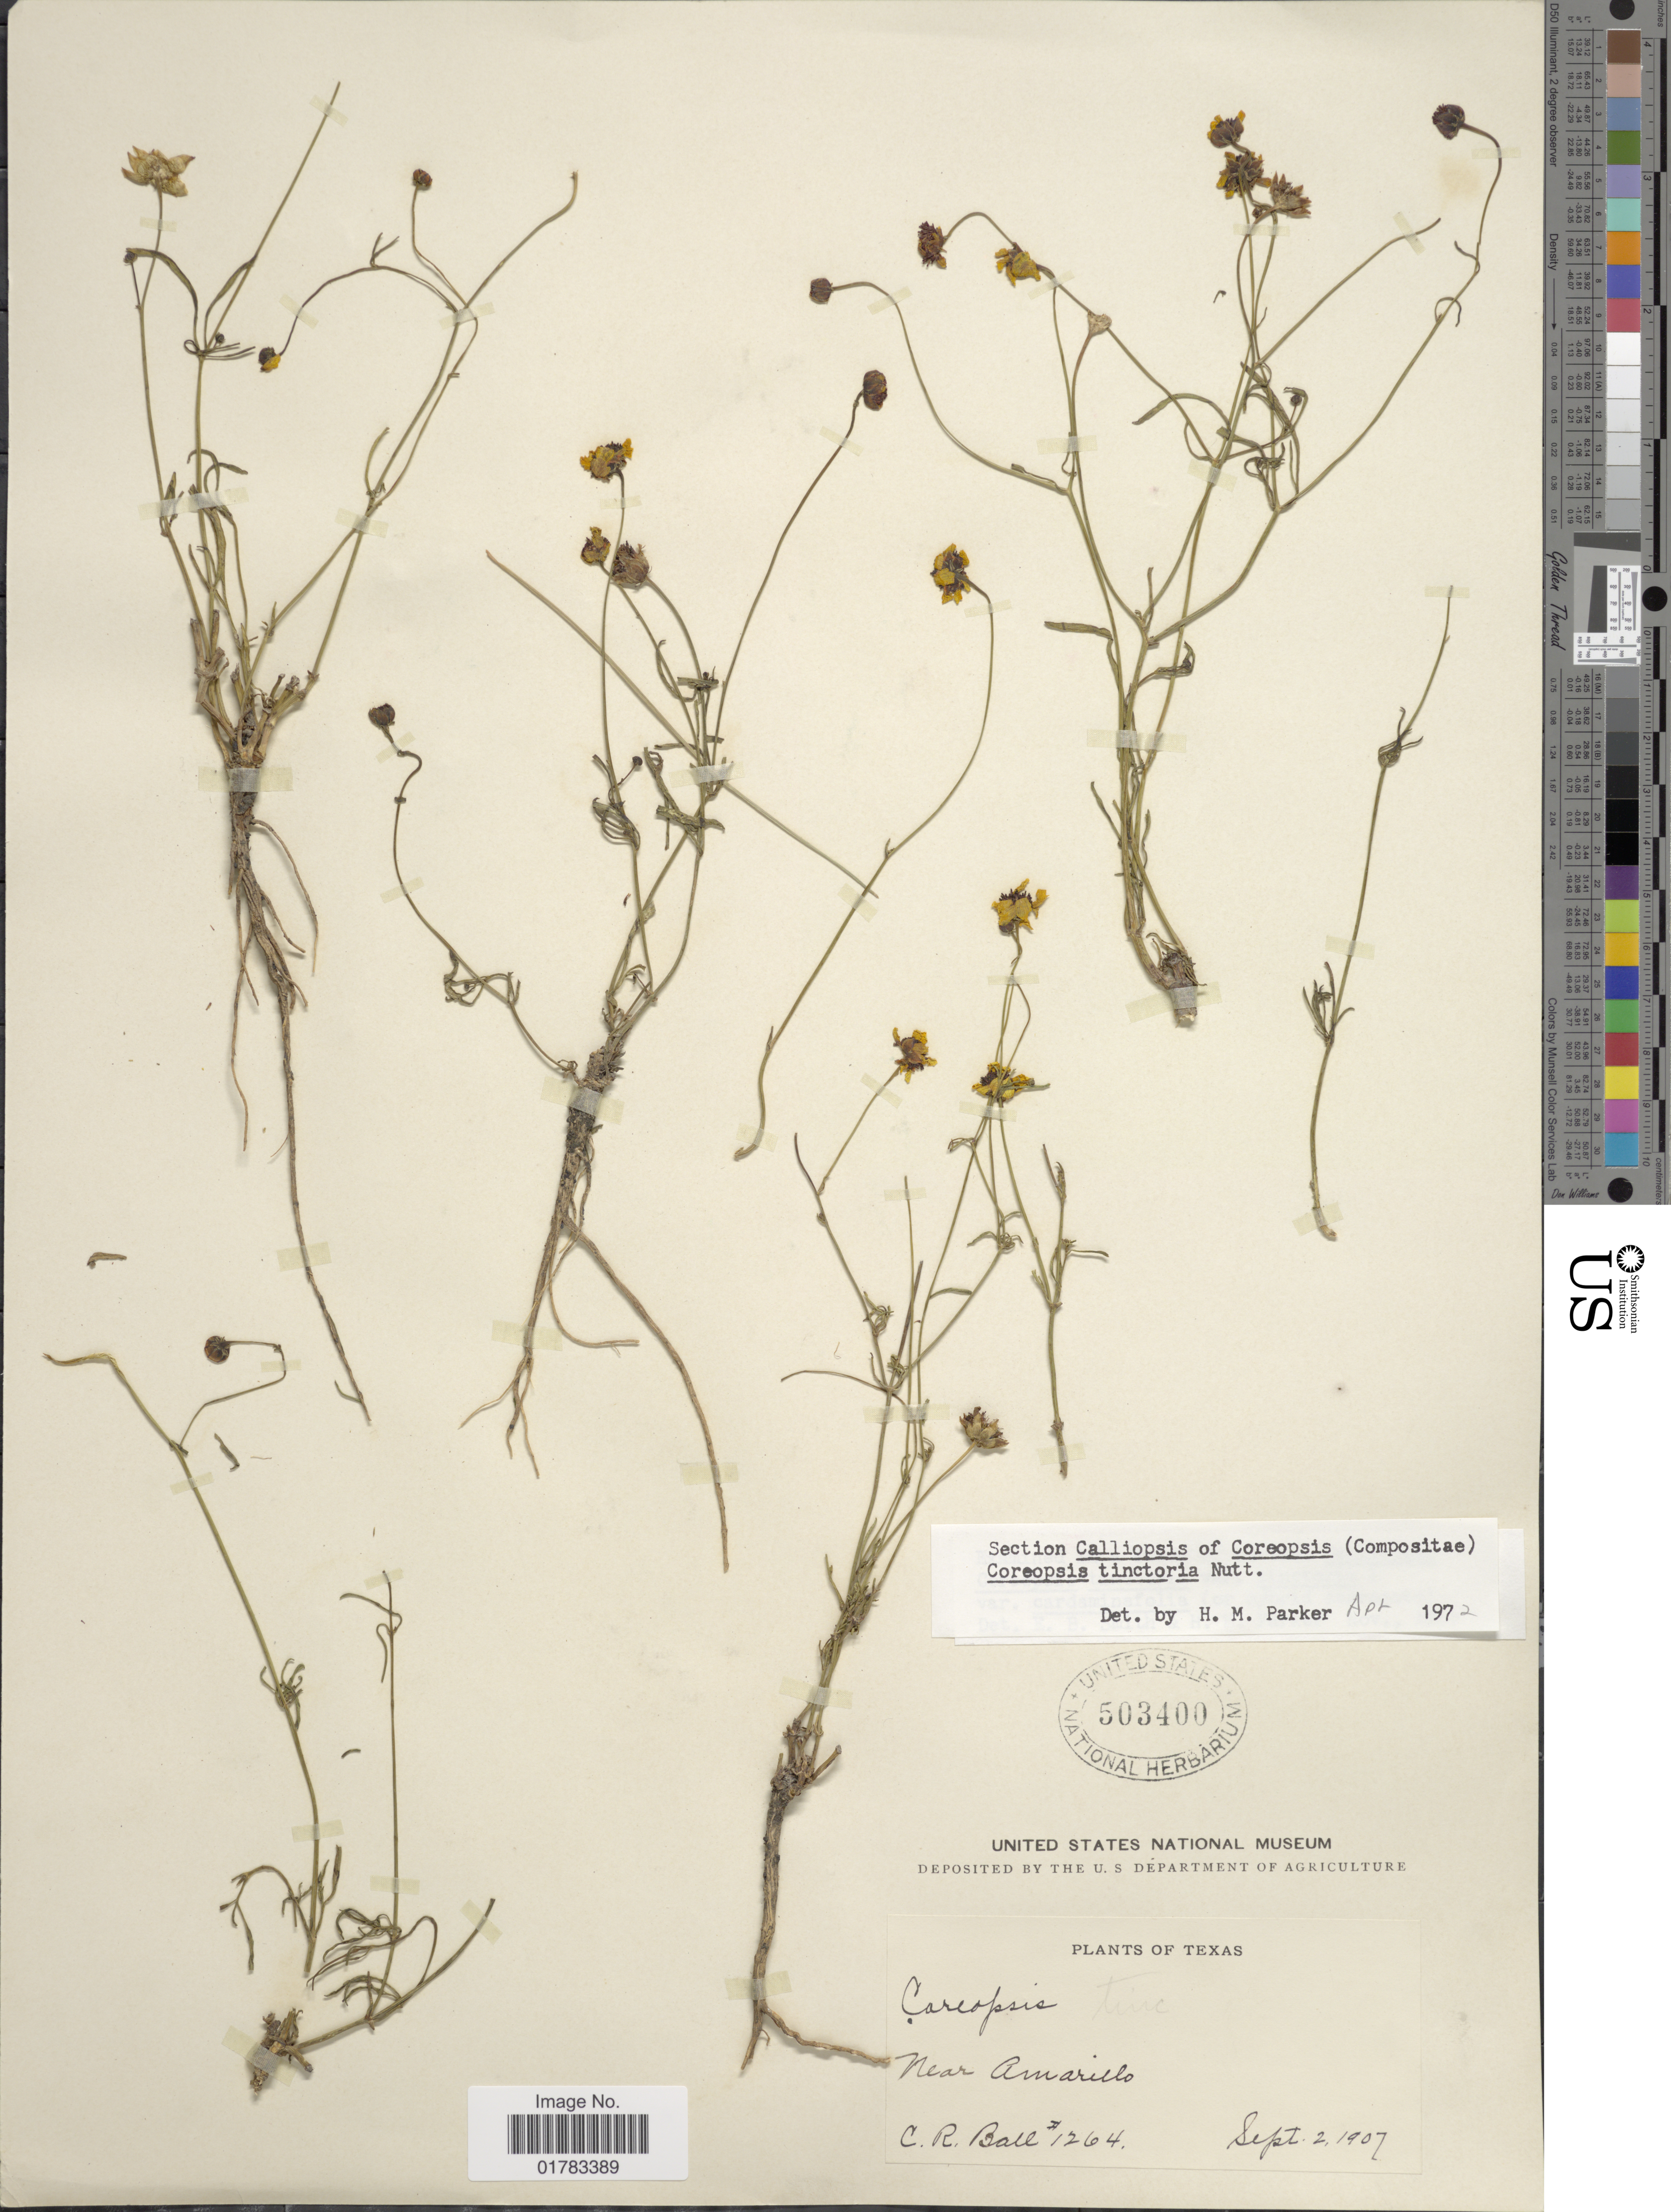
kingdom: Plantae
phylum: Tracheophyta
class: Magnoliopsida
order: Asterales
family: Asteraceae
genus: Coreopsis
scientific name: Coreopsis tinctoria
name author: Nutt.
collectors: C. R. Ball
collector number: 1264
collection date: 1907-09-02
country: United States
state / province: Texas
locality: Near Amrillo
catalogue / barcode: US 503400